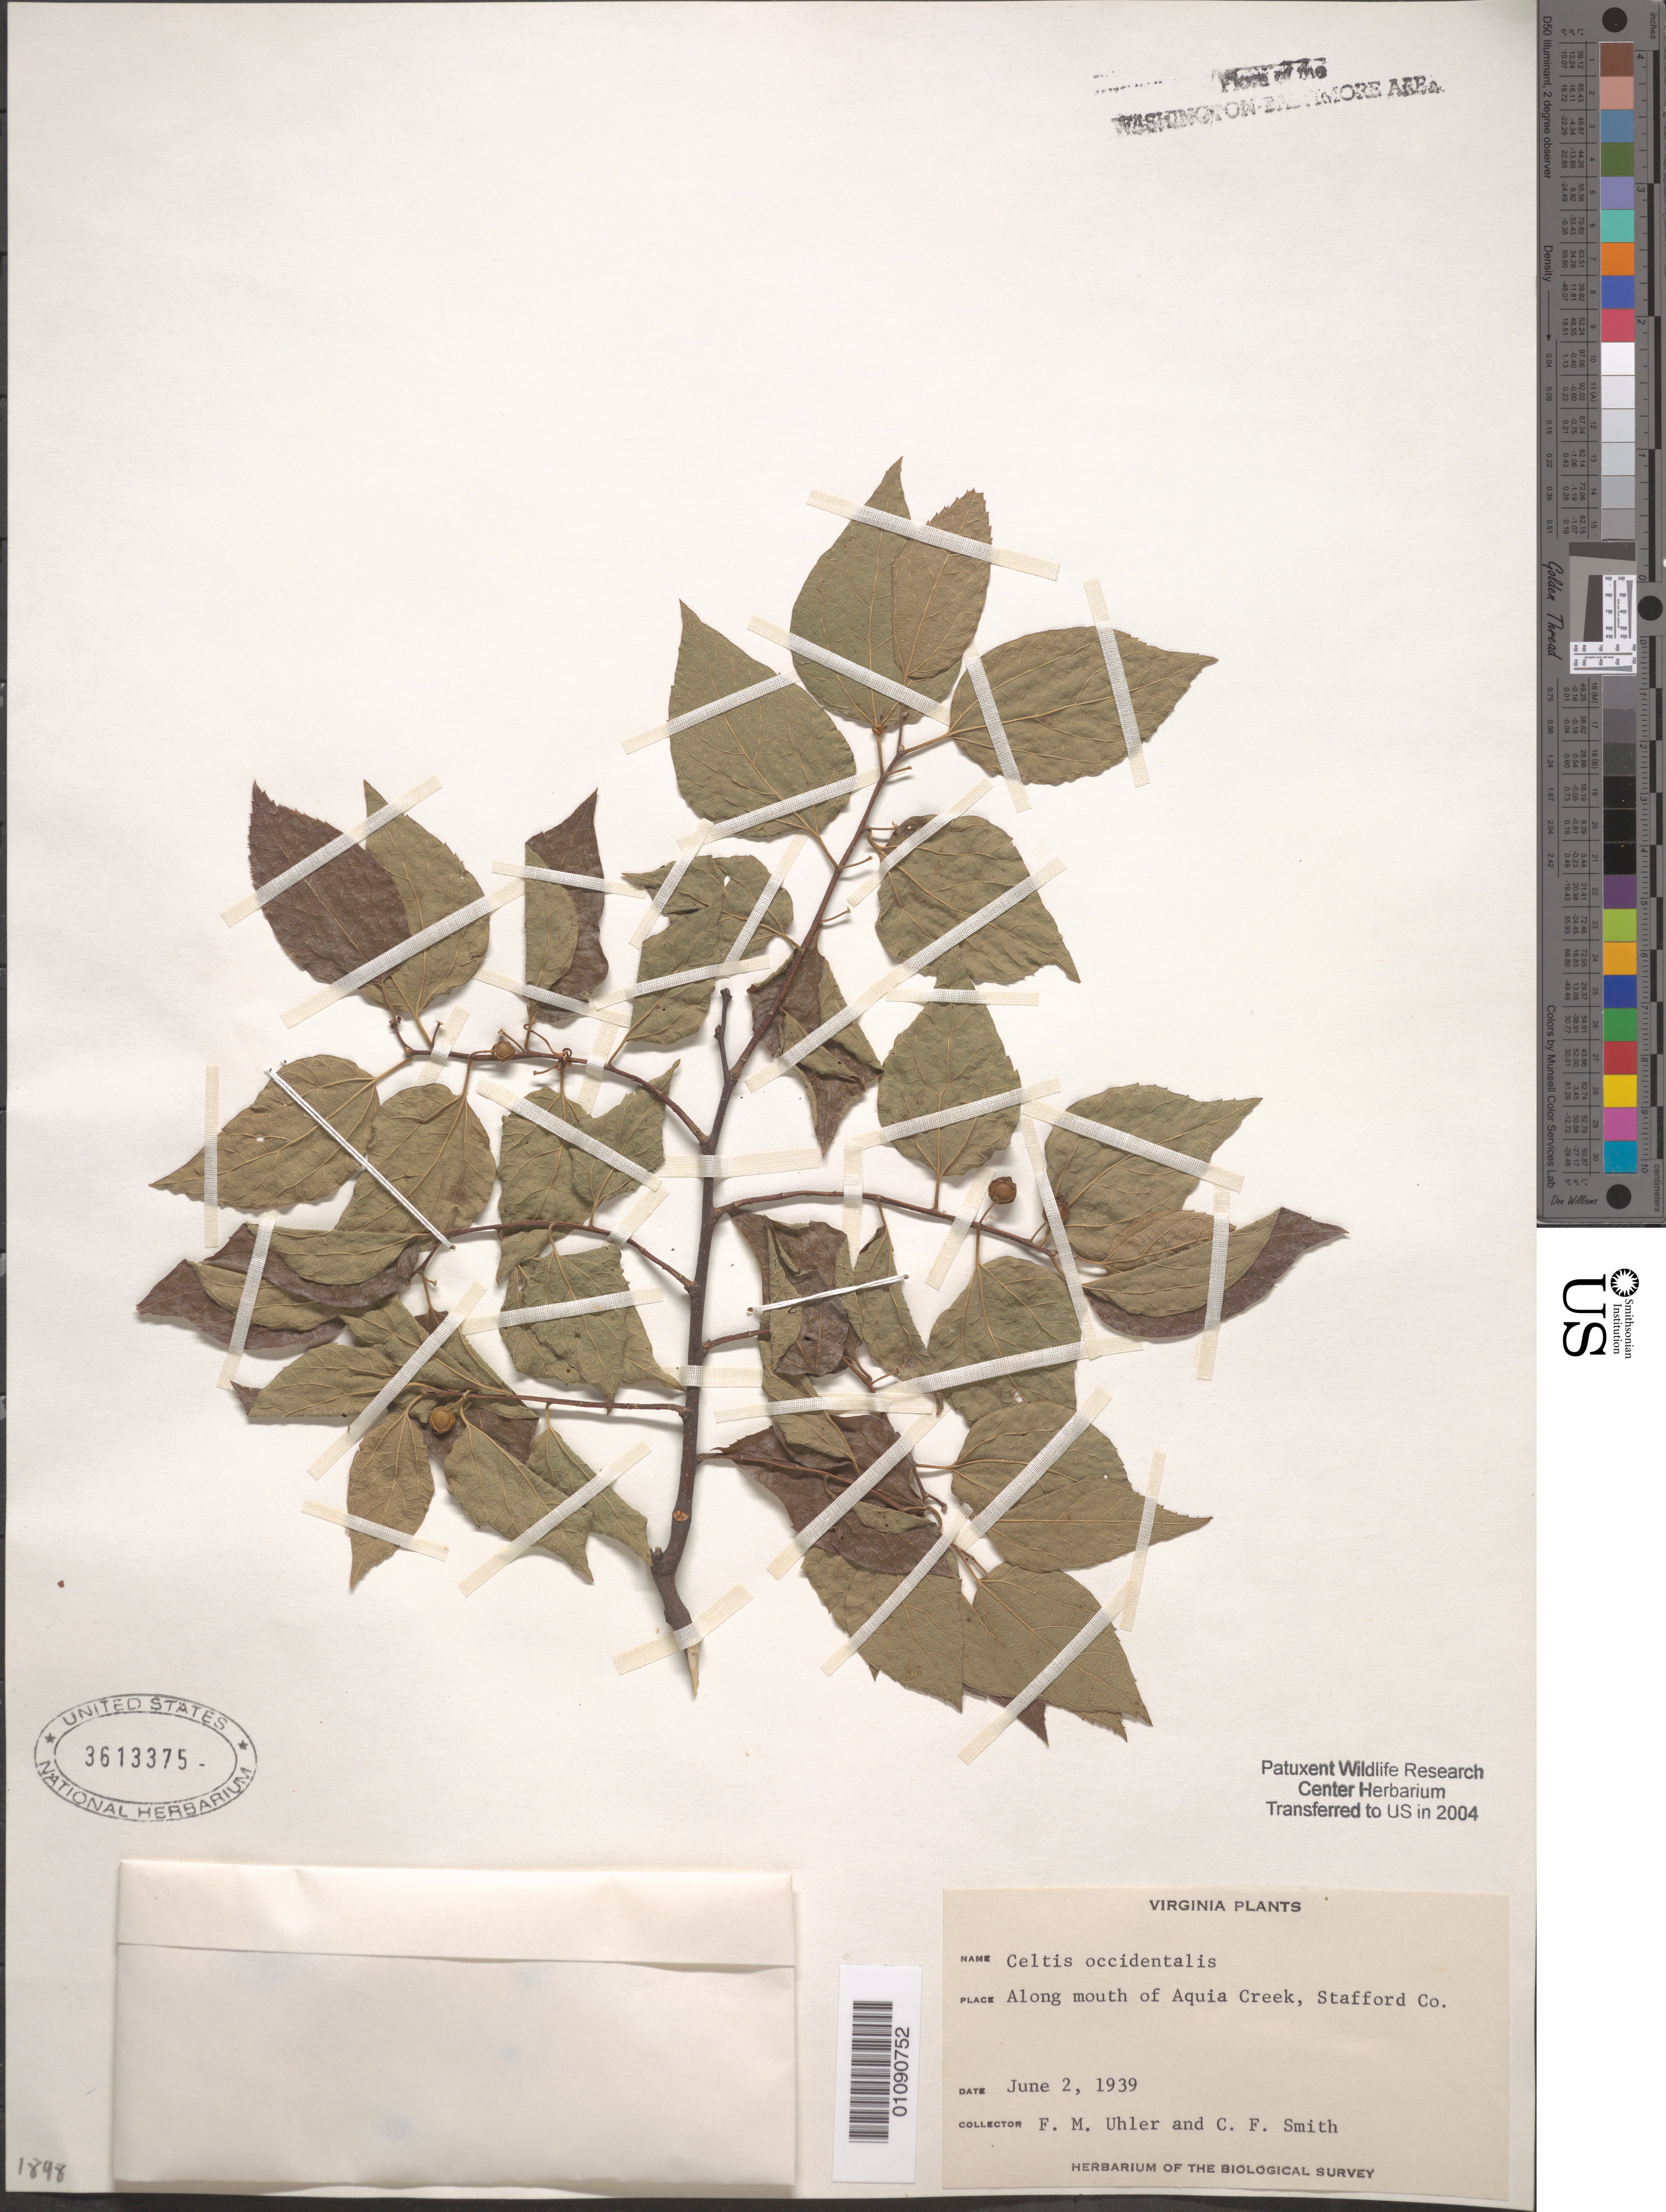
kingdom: Plantae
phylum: Tracheophyta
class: Magnoliopsida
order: Rosales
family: Cannabaceae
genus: Celtis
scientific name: Celtis occidentalis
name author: L.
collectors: F. M. Uhler & C. F. Smith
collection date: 1939-06-02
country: United States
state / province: Virginia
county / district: Stafford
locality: Along mouth of Aquia Creek.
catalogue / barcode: US 3613375